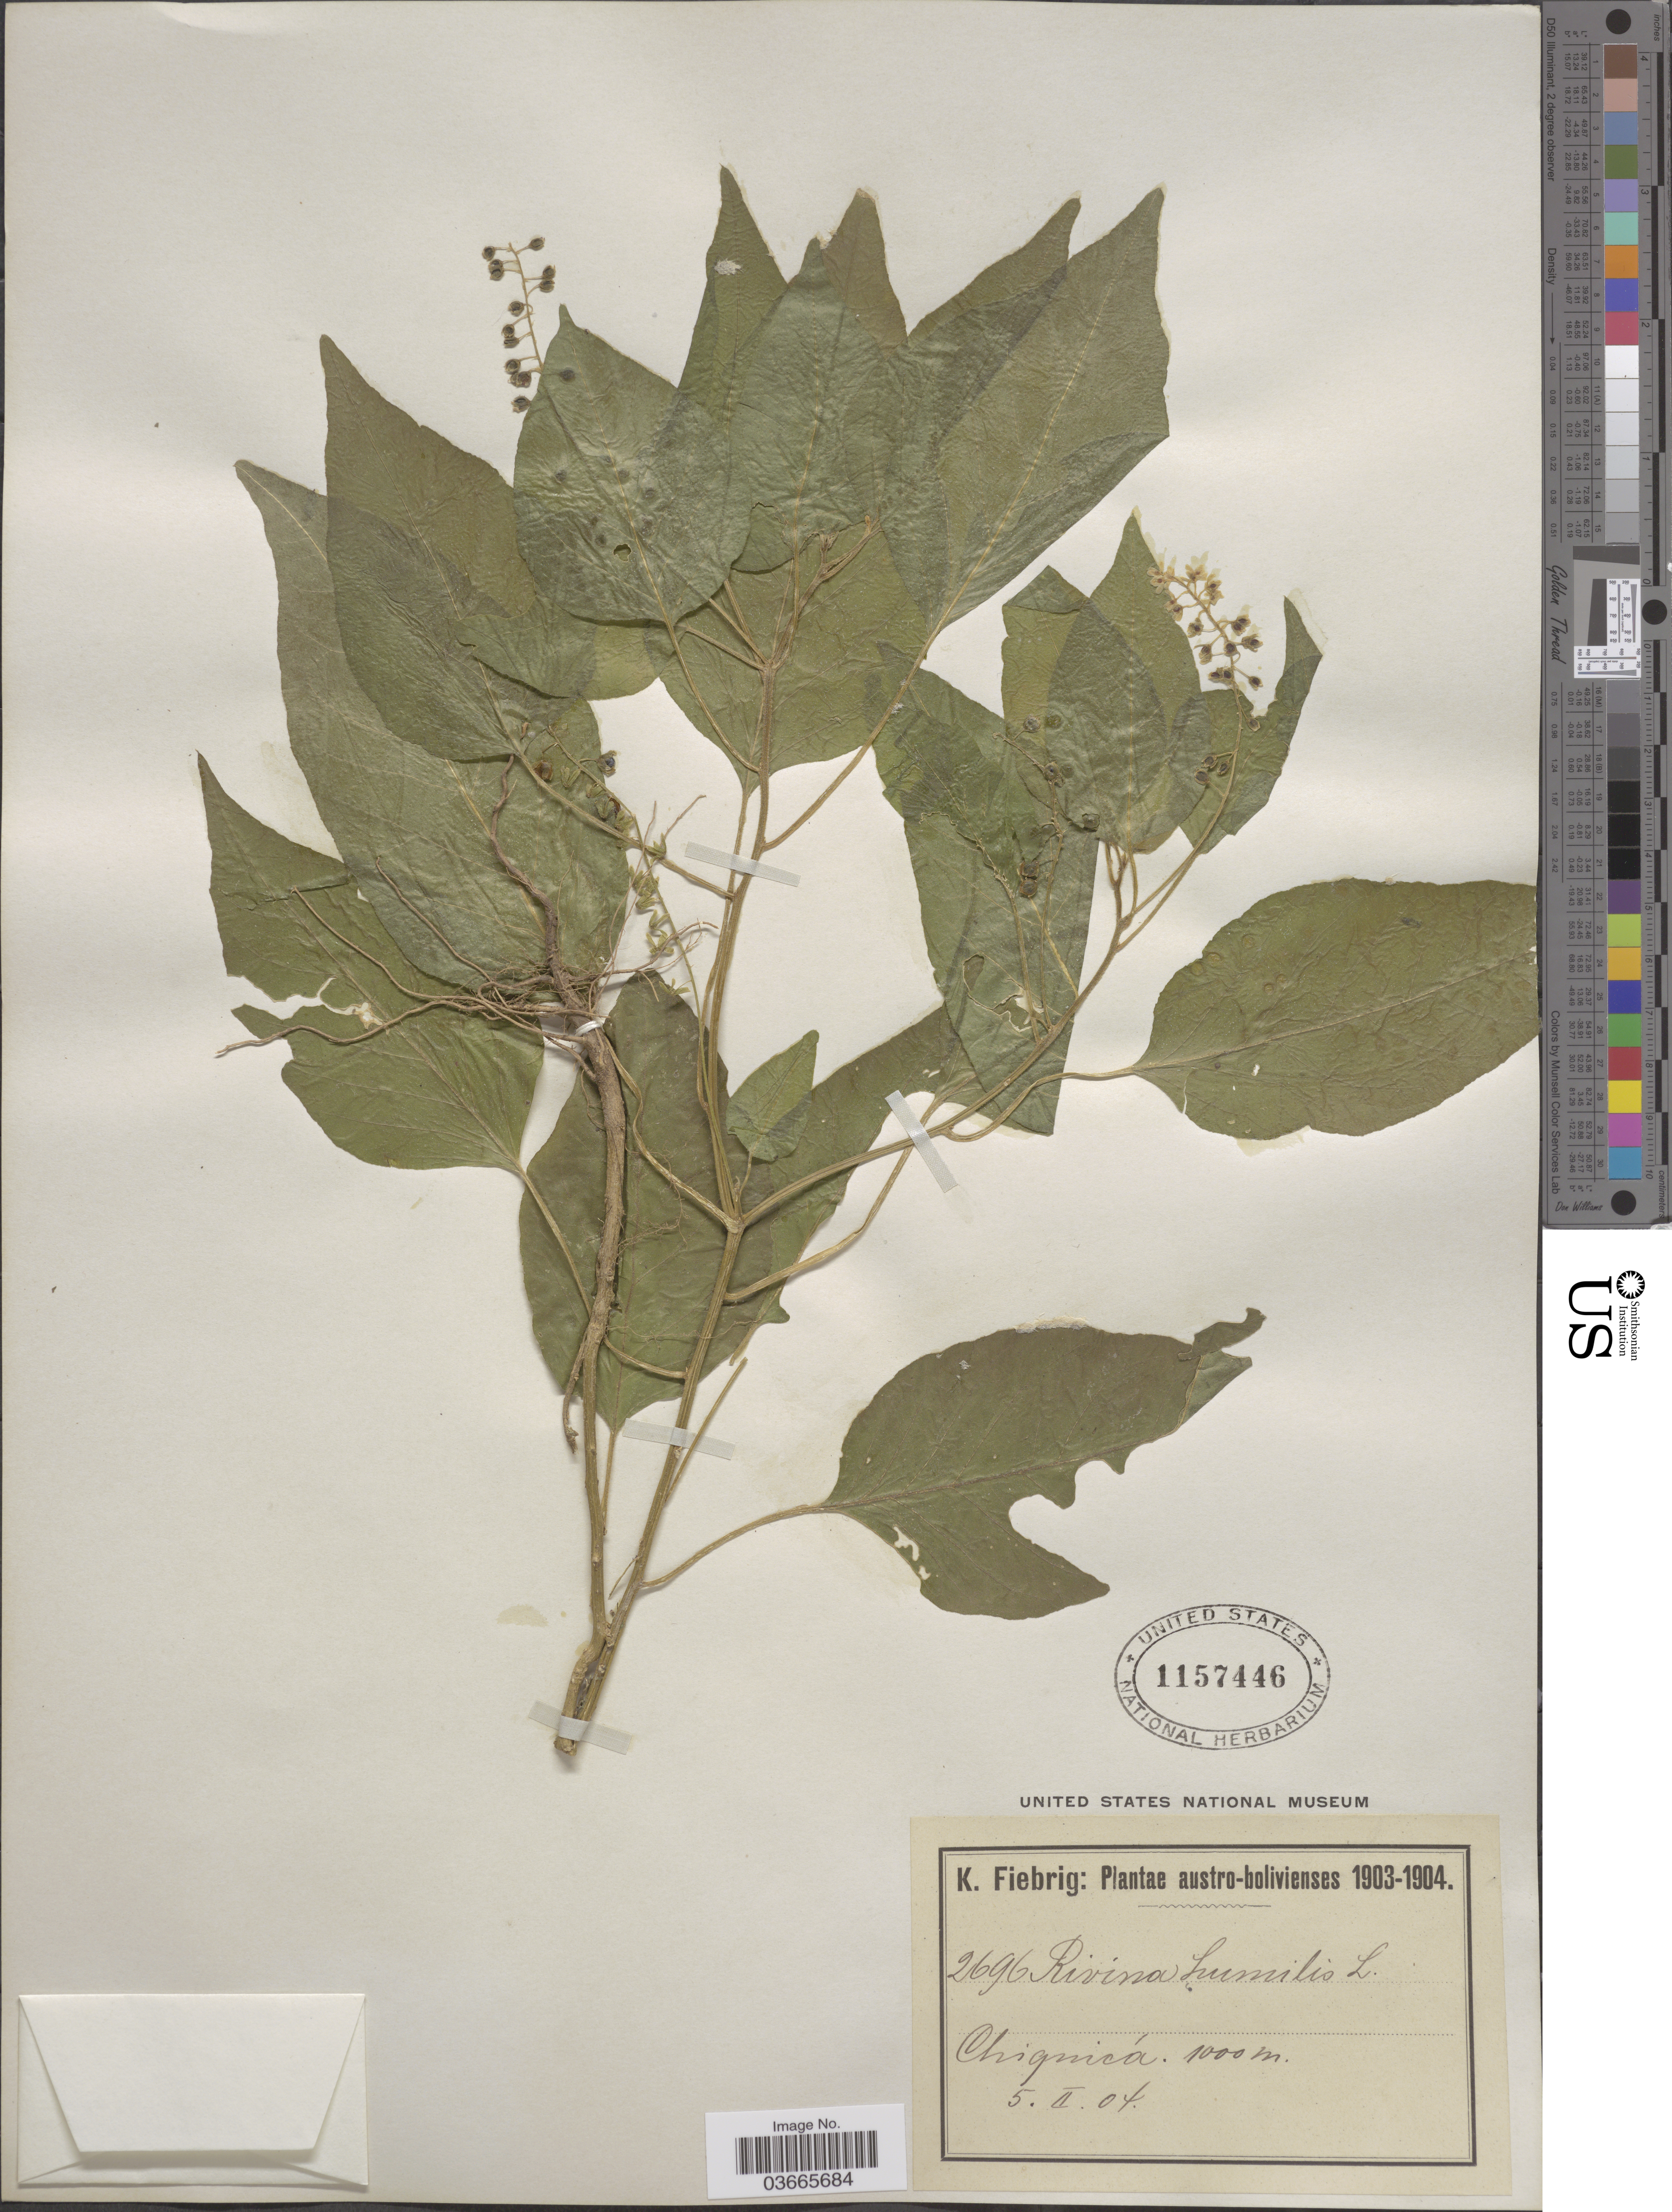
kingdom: Plantae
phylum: Tracheophyta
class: Magnoliopsida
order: Caryophyllales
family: Phytolaccaceae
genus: Rivina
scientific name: Rivina humilis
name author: L.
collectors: K. Fiebrig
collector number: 2696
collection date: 1904-02-05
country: Bolivia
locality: Austro-bolivienses. Chiquicá.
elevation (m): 1000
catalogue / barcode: US 1157446